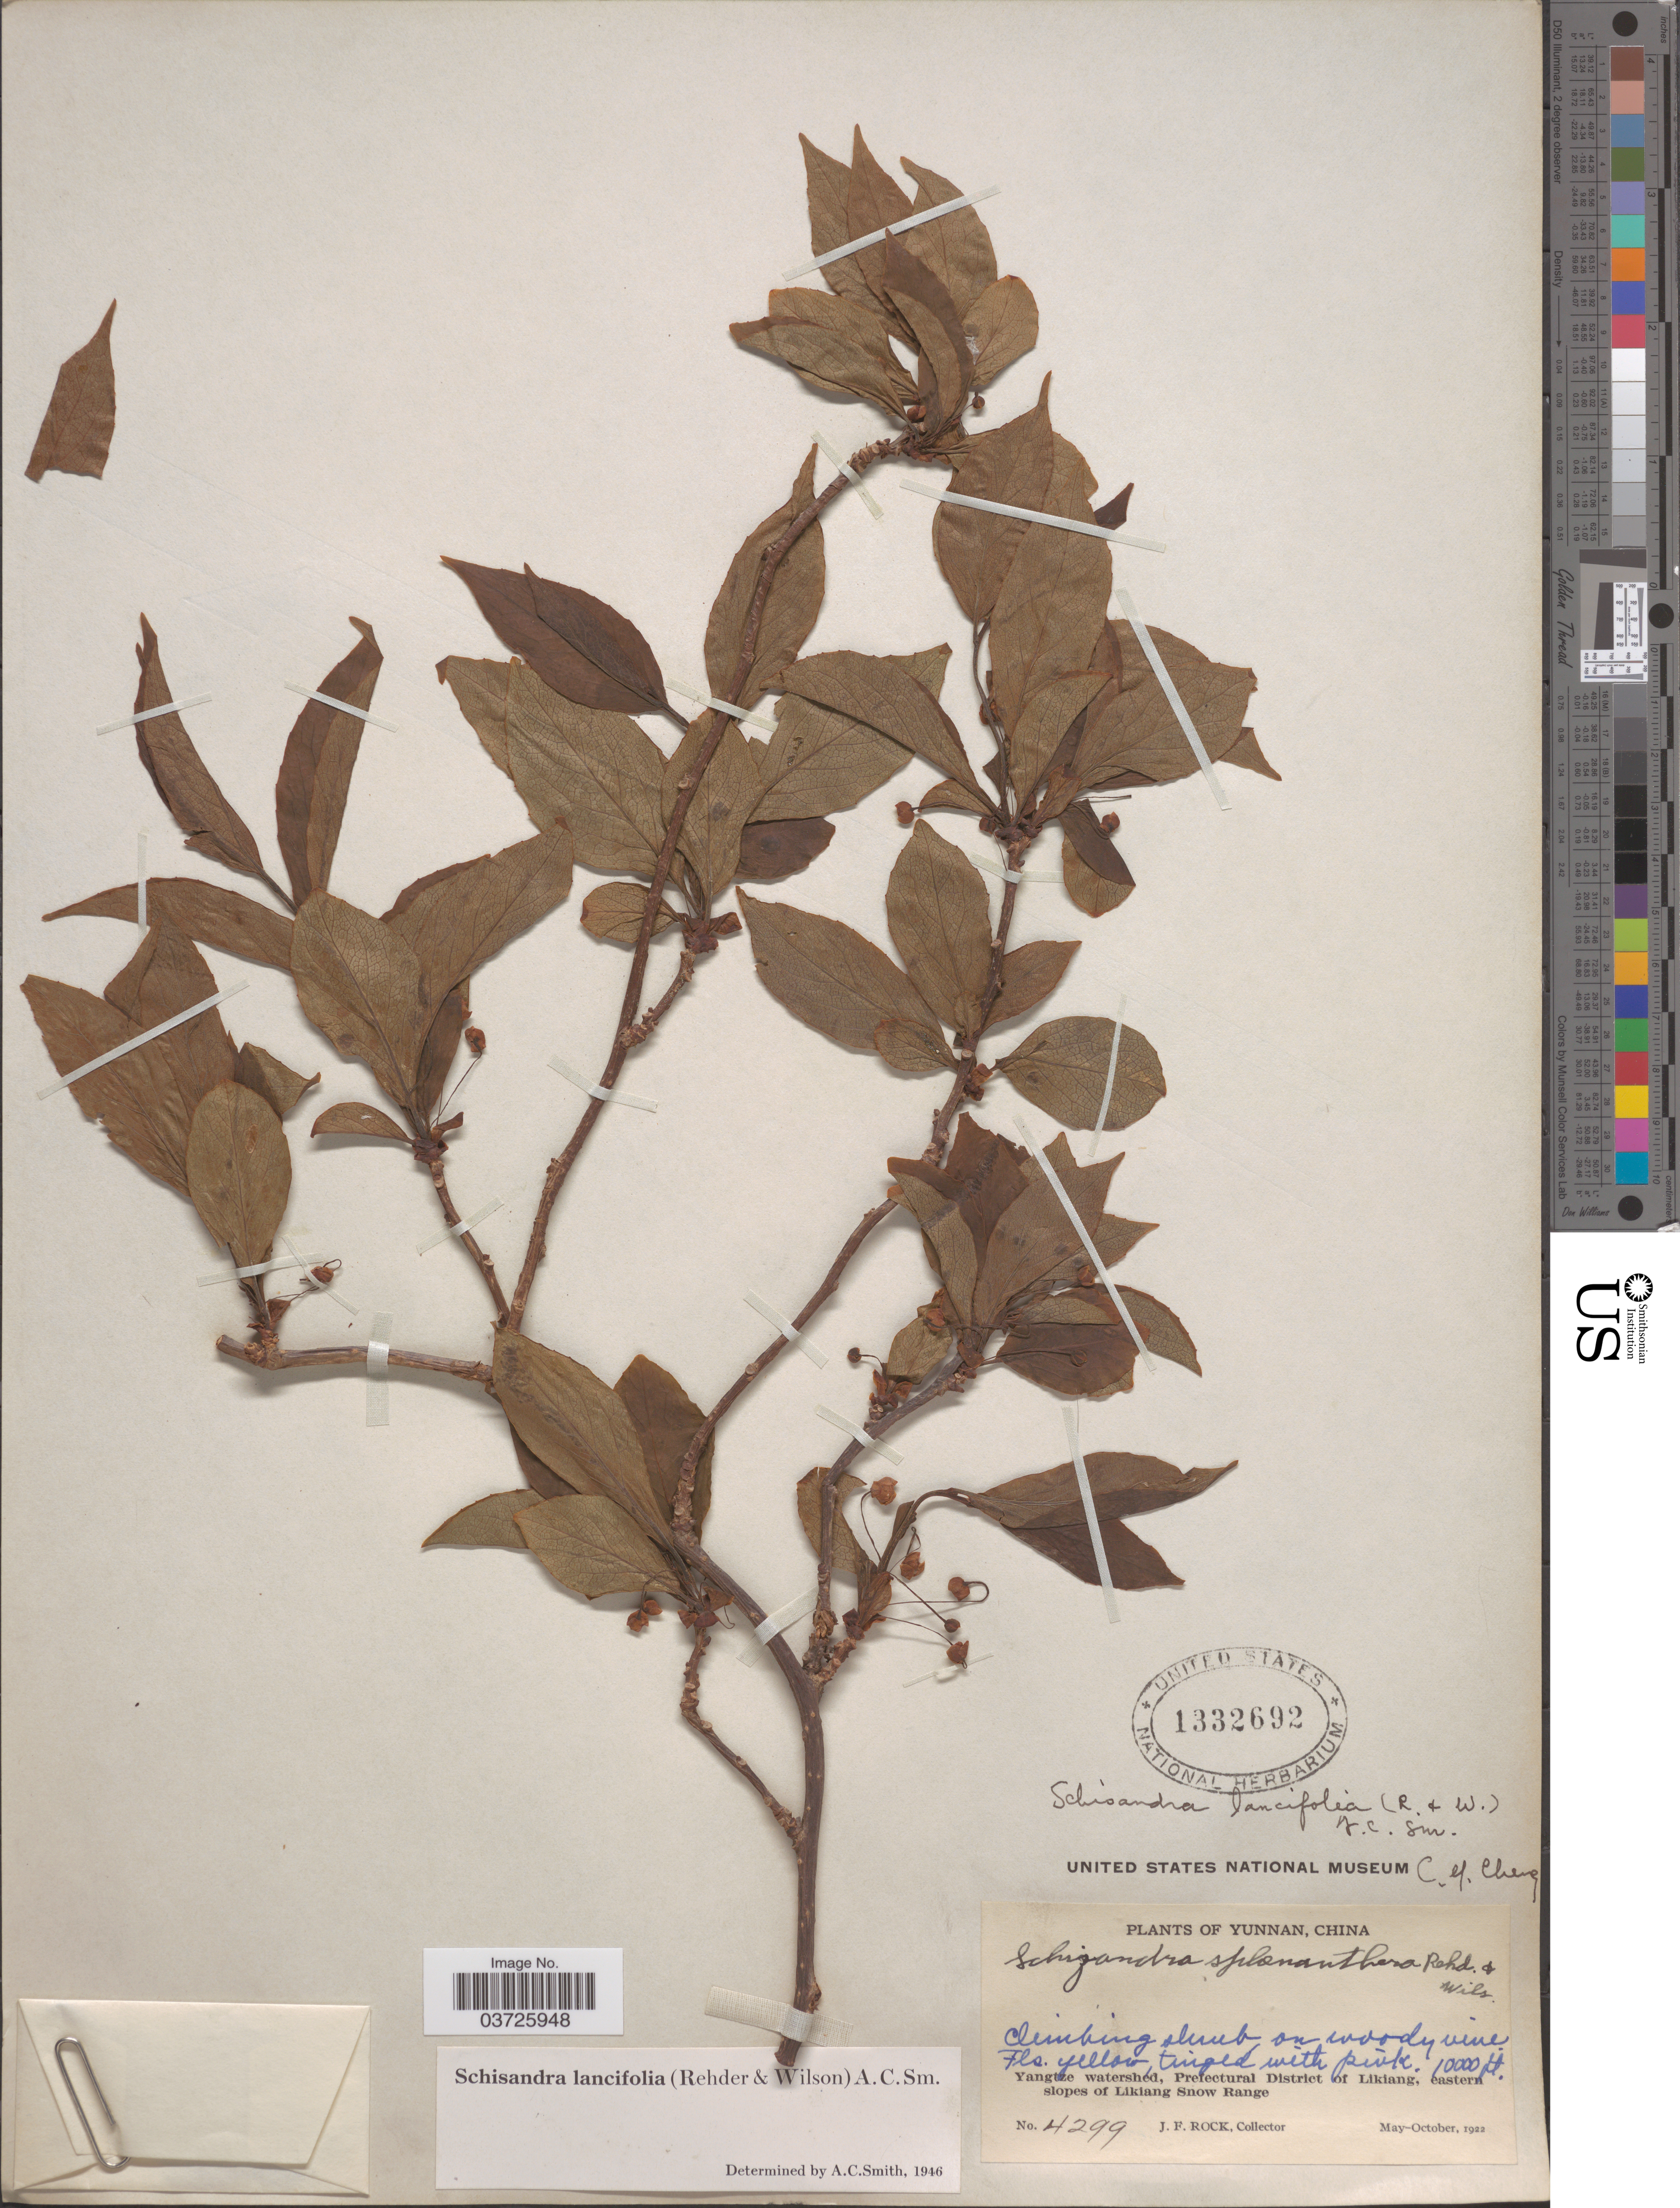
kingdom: Plantae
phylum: Tracheophyta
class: Magnoliopsida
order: Austrobaileyales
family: Schisandraceae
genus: Schisandra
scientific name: Schisandra lancifolia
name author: (Rehder & P. Wilson) A.C. Sm.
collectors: J. Rock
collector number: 4299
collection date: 1922-05/1922-10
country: China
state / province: Yunnan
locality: Yangtze watershed, Prefectural District of Likiang, eastern slopes of Likiang Snow Range.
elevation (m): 3048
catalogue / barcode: US 1332692